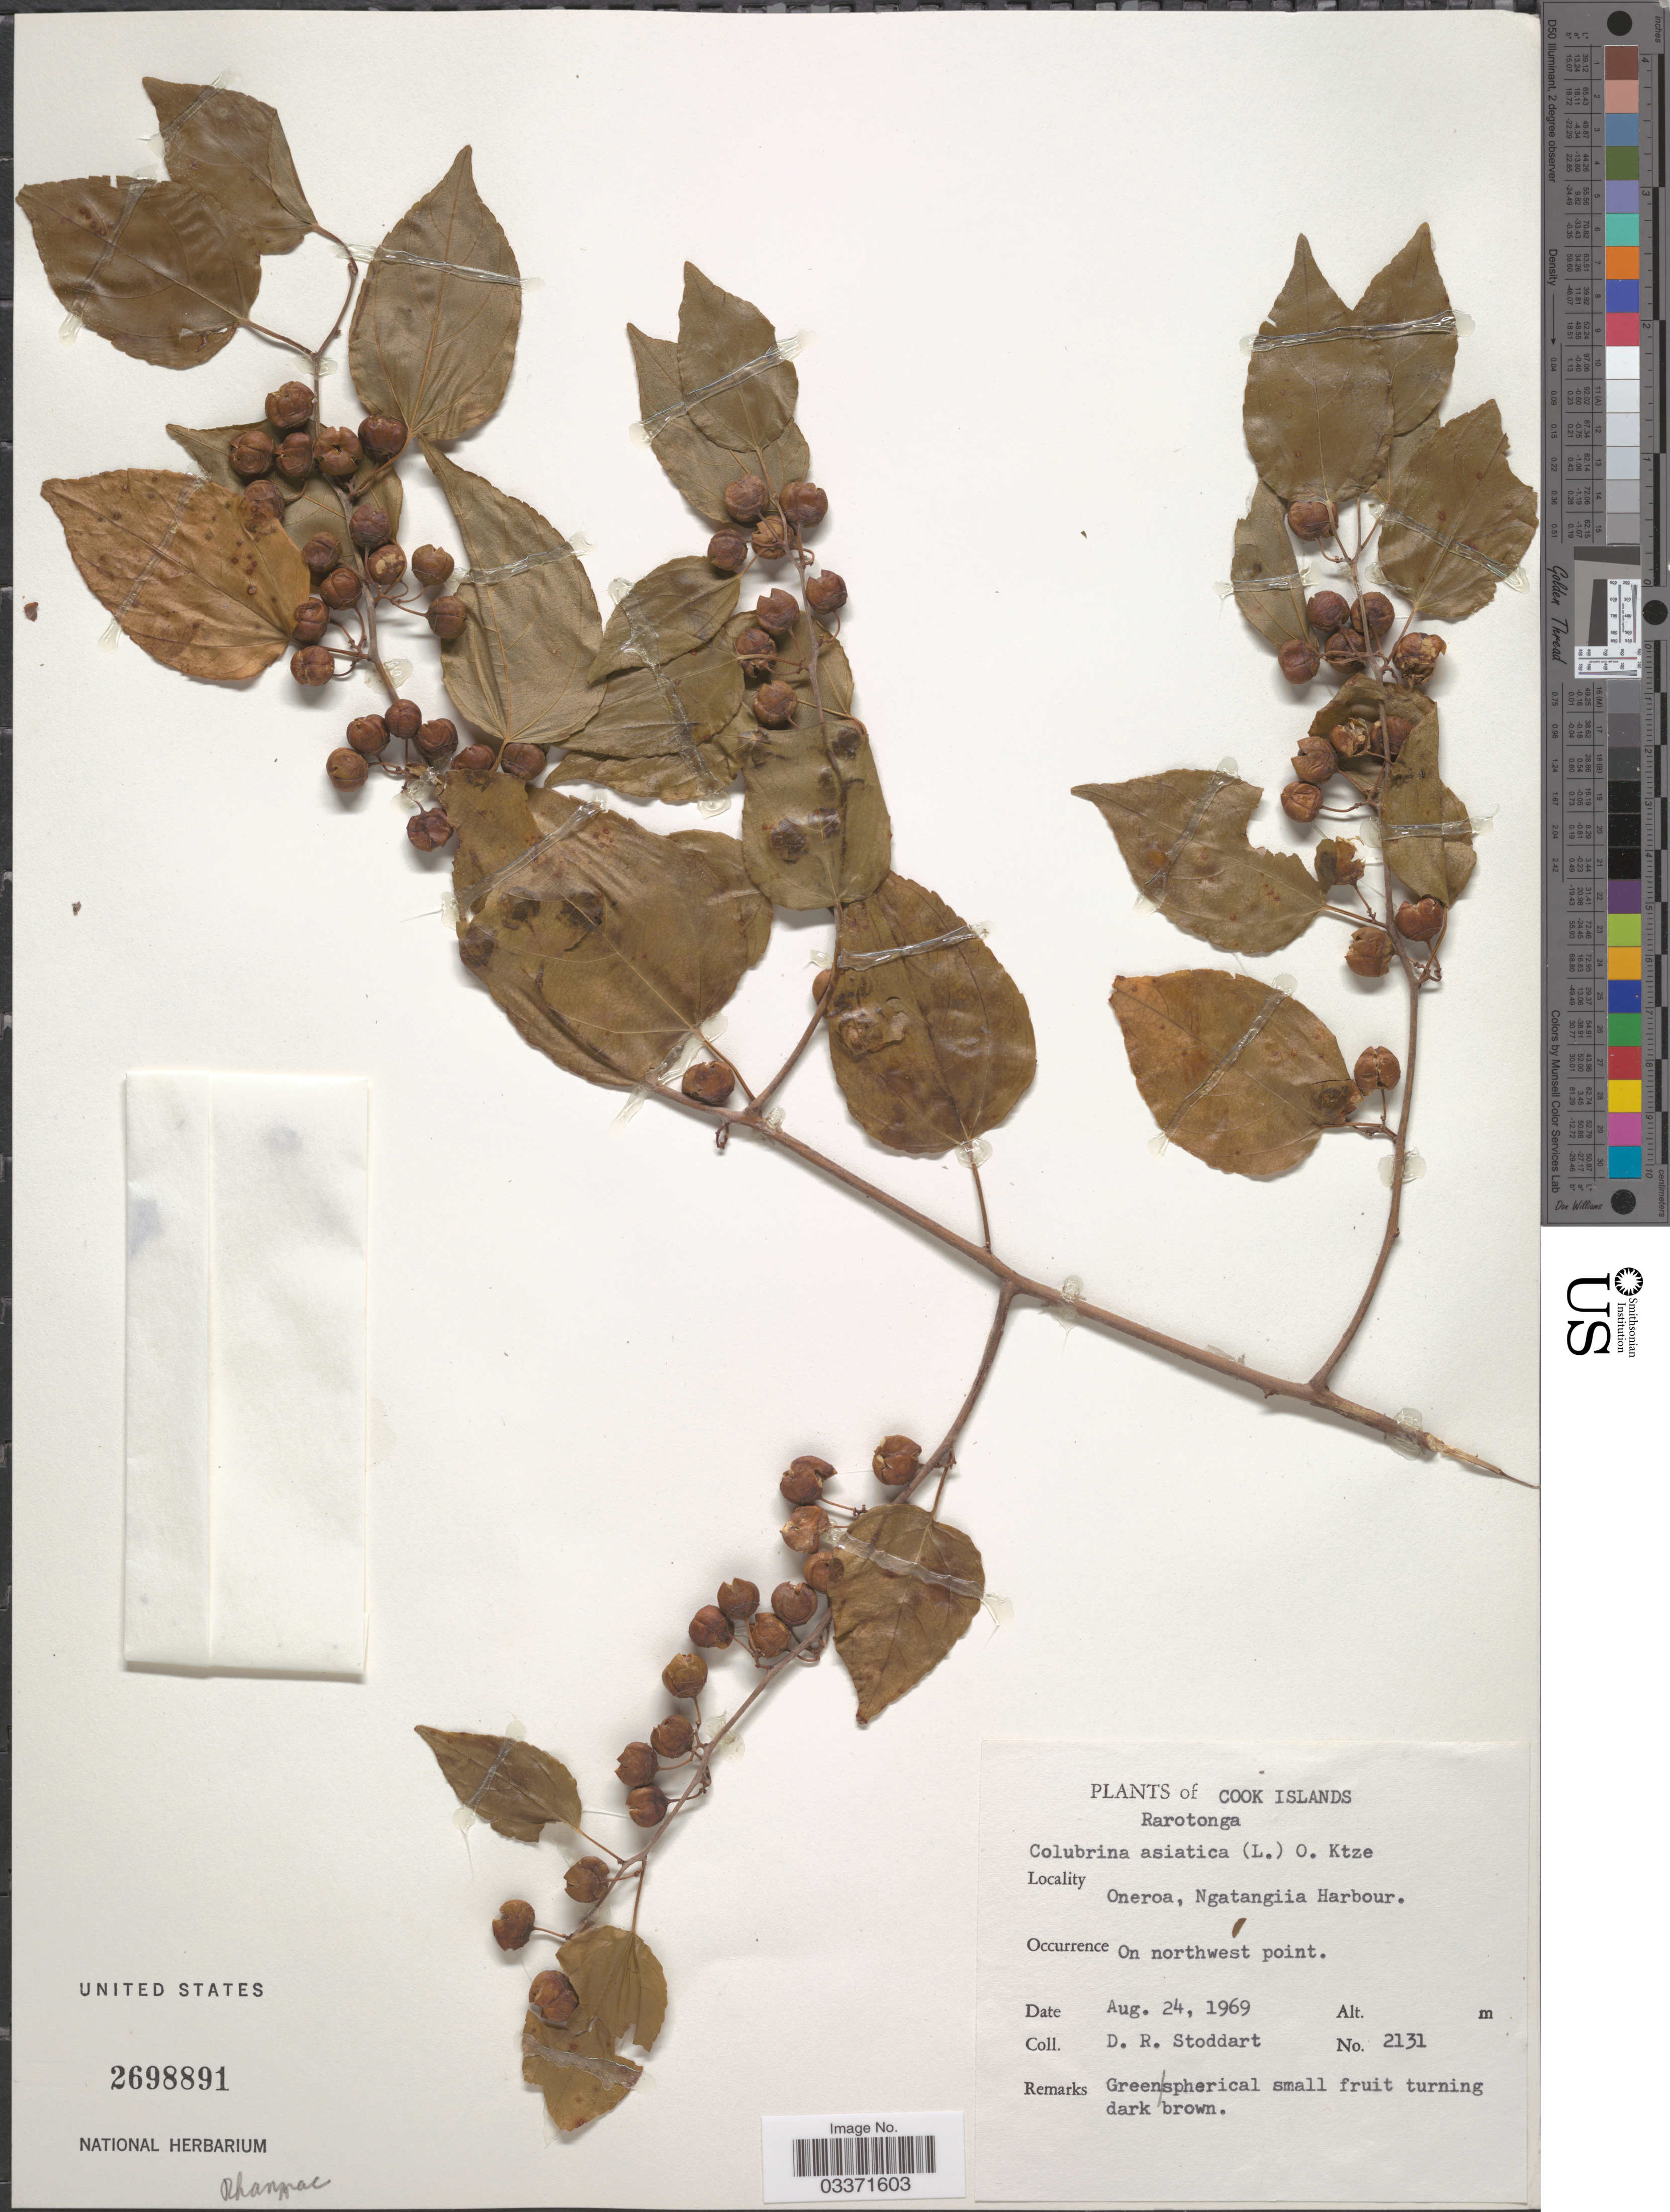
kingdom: Plantae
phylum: Tracheophyta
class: Magnoliopsida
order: Rosales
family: Rhamnaceae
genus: Colubrina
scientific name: Colubrina asiatica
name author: (L.) Brongn.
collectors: D. R. Stoddart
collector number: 2131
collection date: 1969-08-24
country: Cook Islands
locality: Rarotonga, Oneroa, Ngatangiia Harbour.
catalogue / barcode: US 2698891